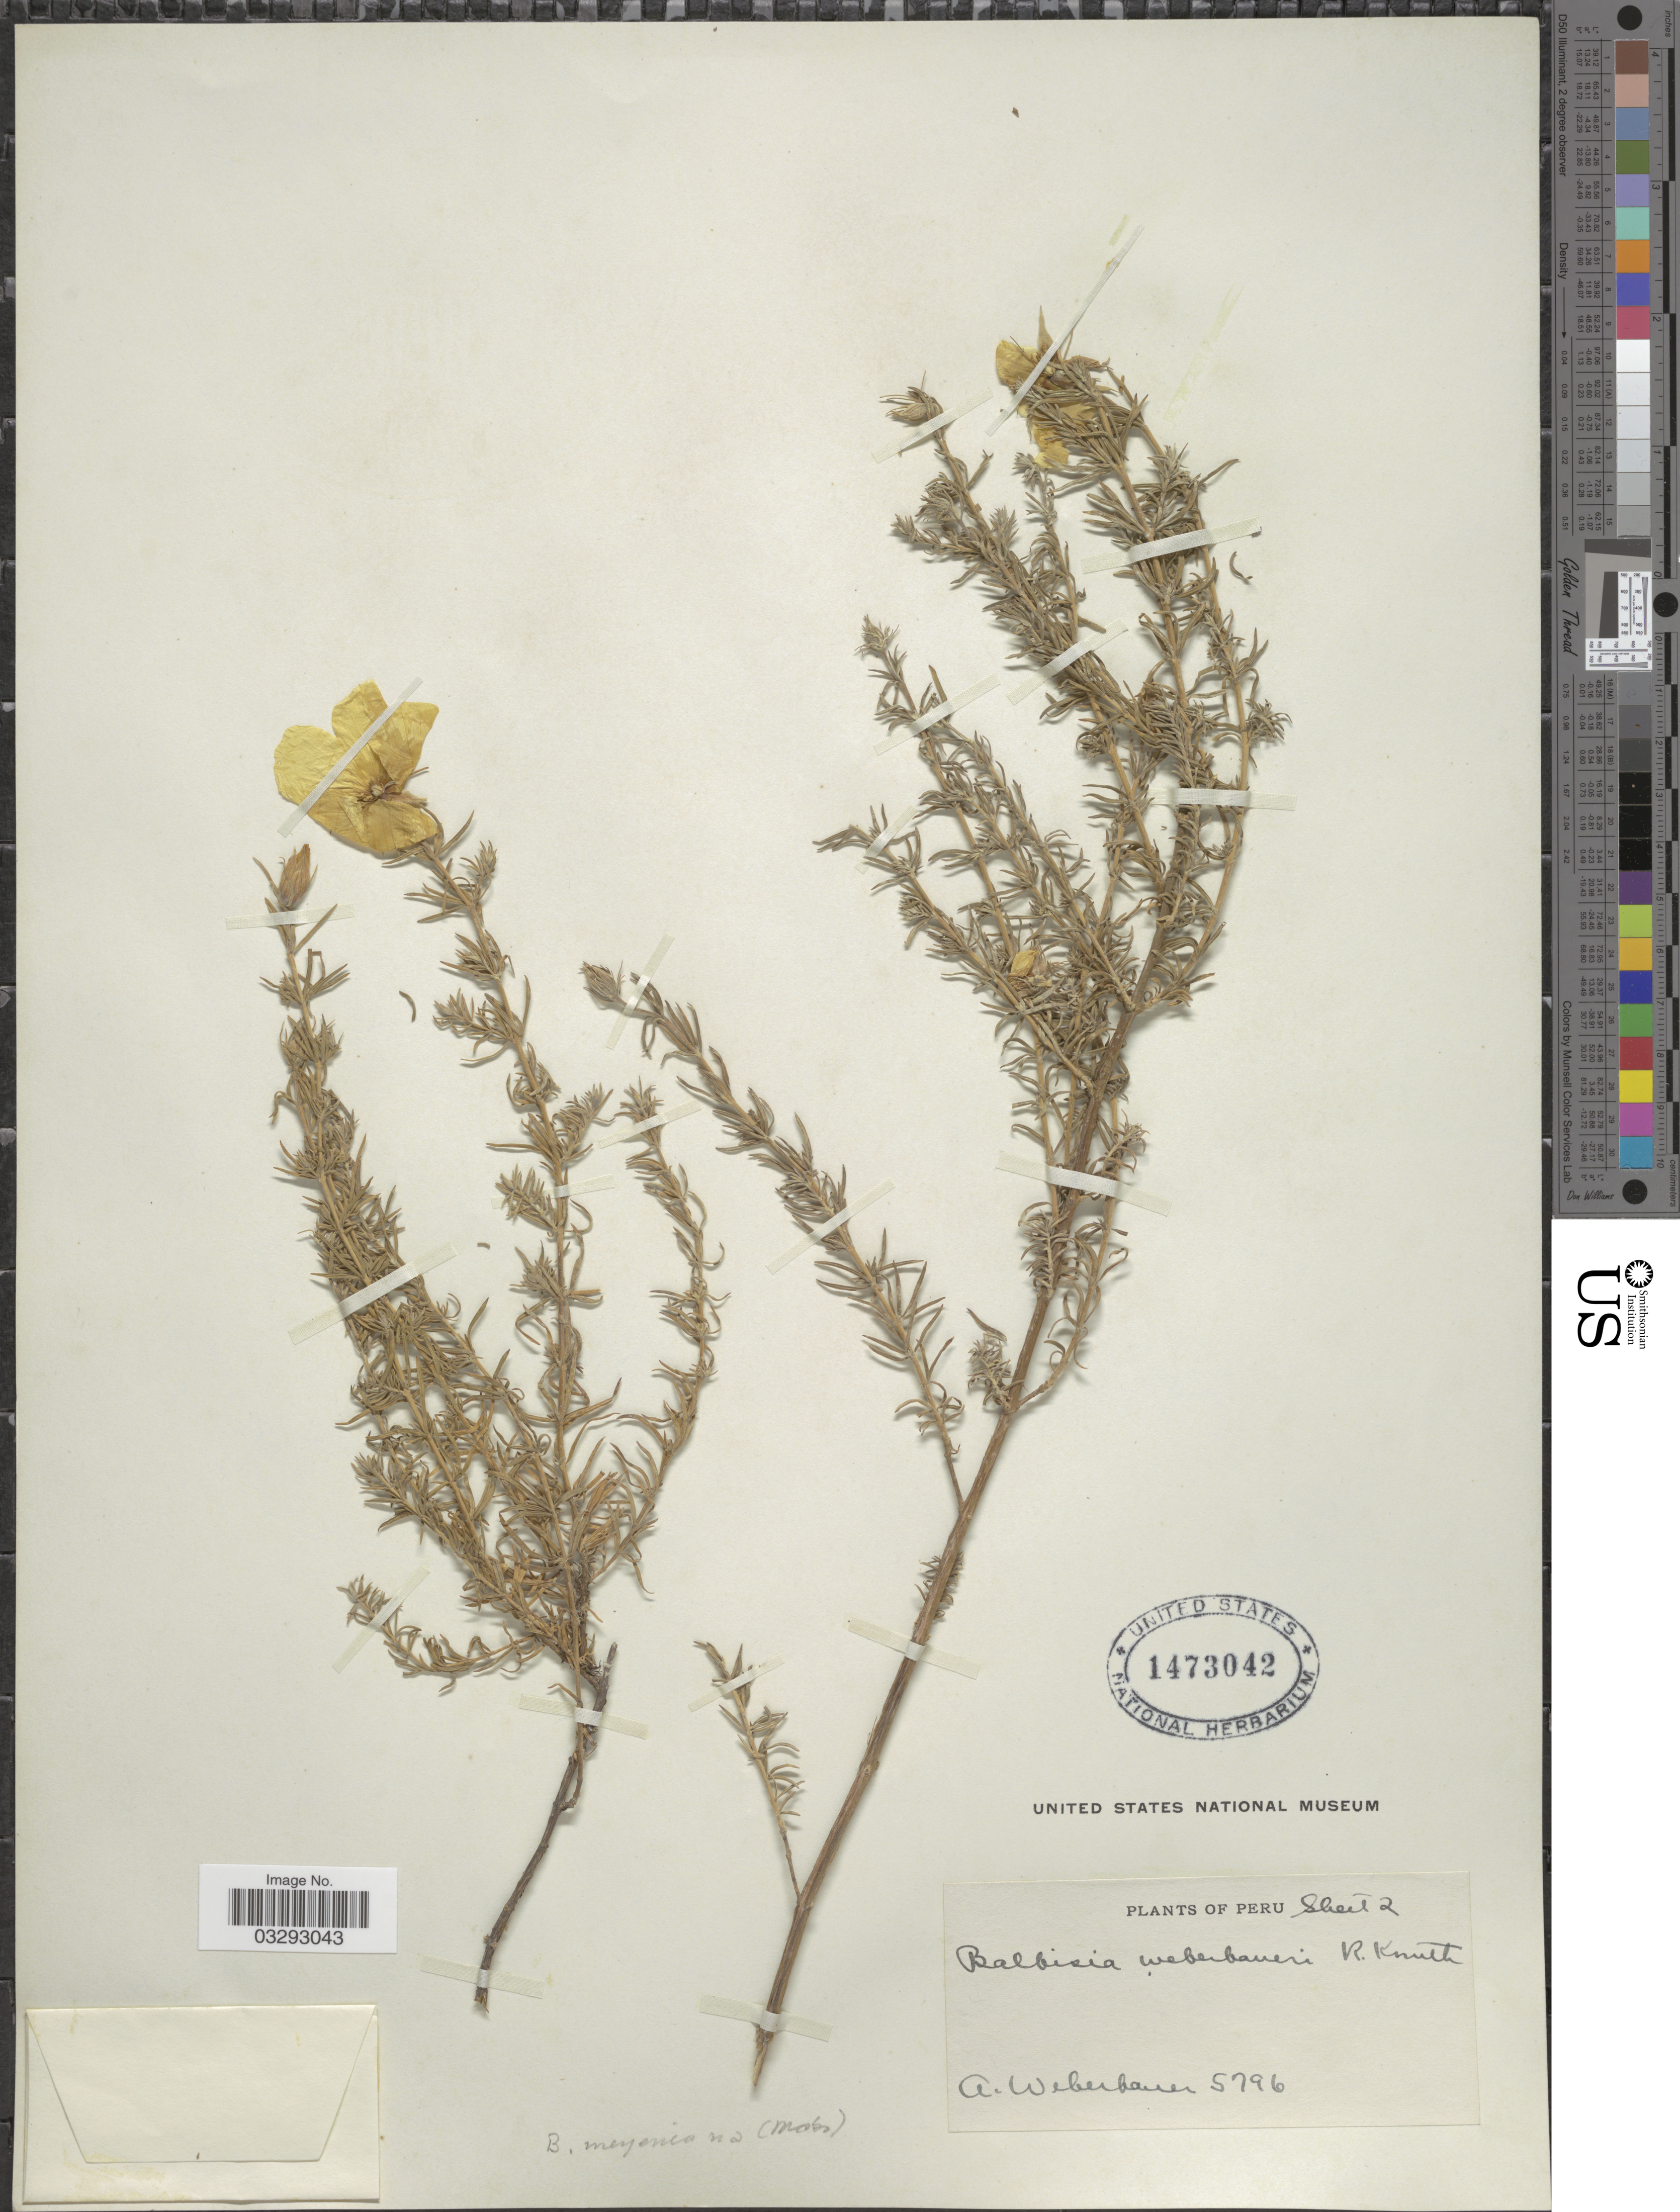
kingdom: Plantae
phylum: Tracheophyta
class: Magnoliopsida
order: Geraniales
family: Vivianiaceae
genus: Balbisia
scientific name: Balbisia meyeniana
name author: Klotzsch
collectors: A. Weberbauer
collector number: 5796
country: Peru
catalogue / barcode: US 1473042